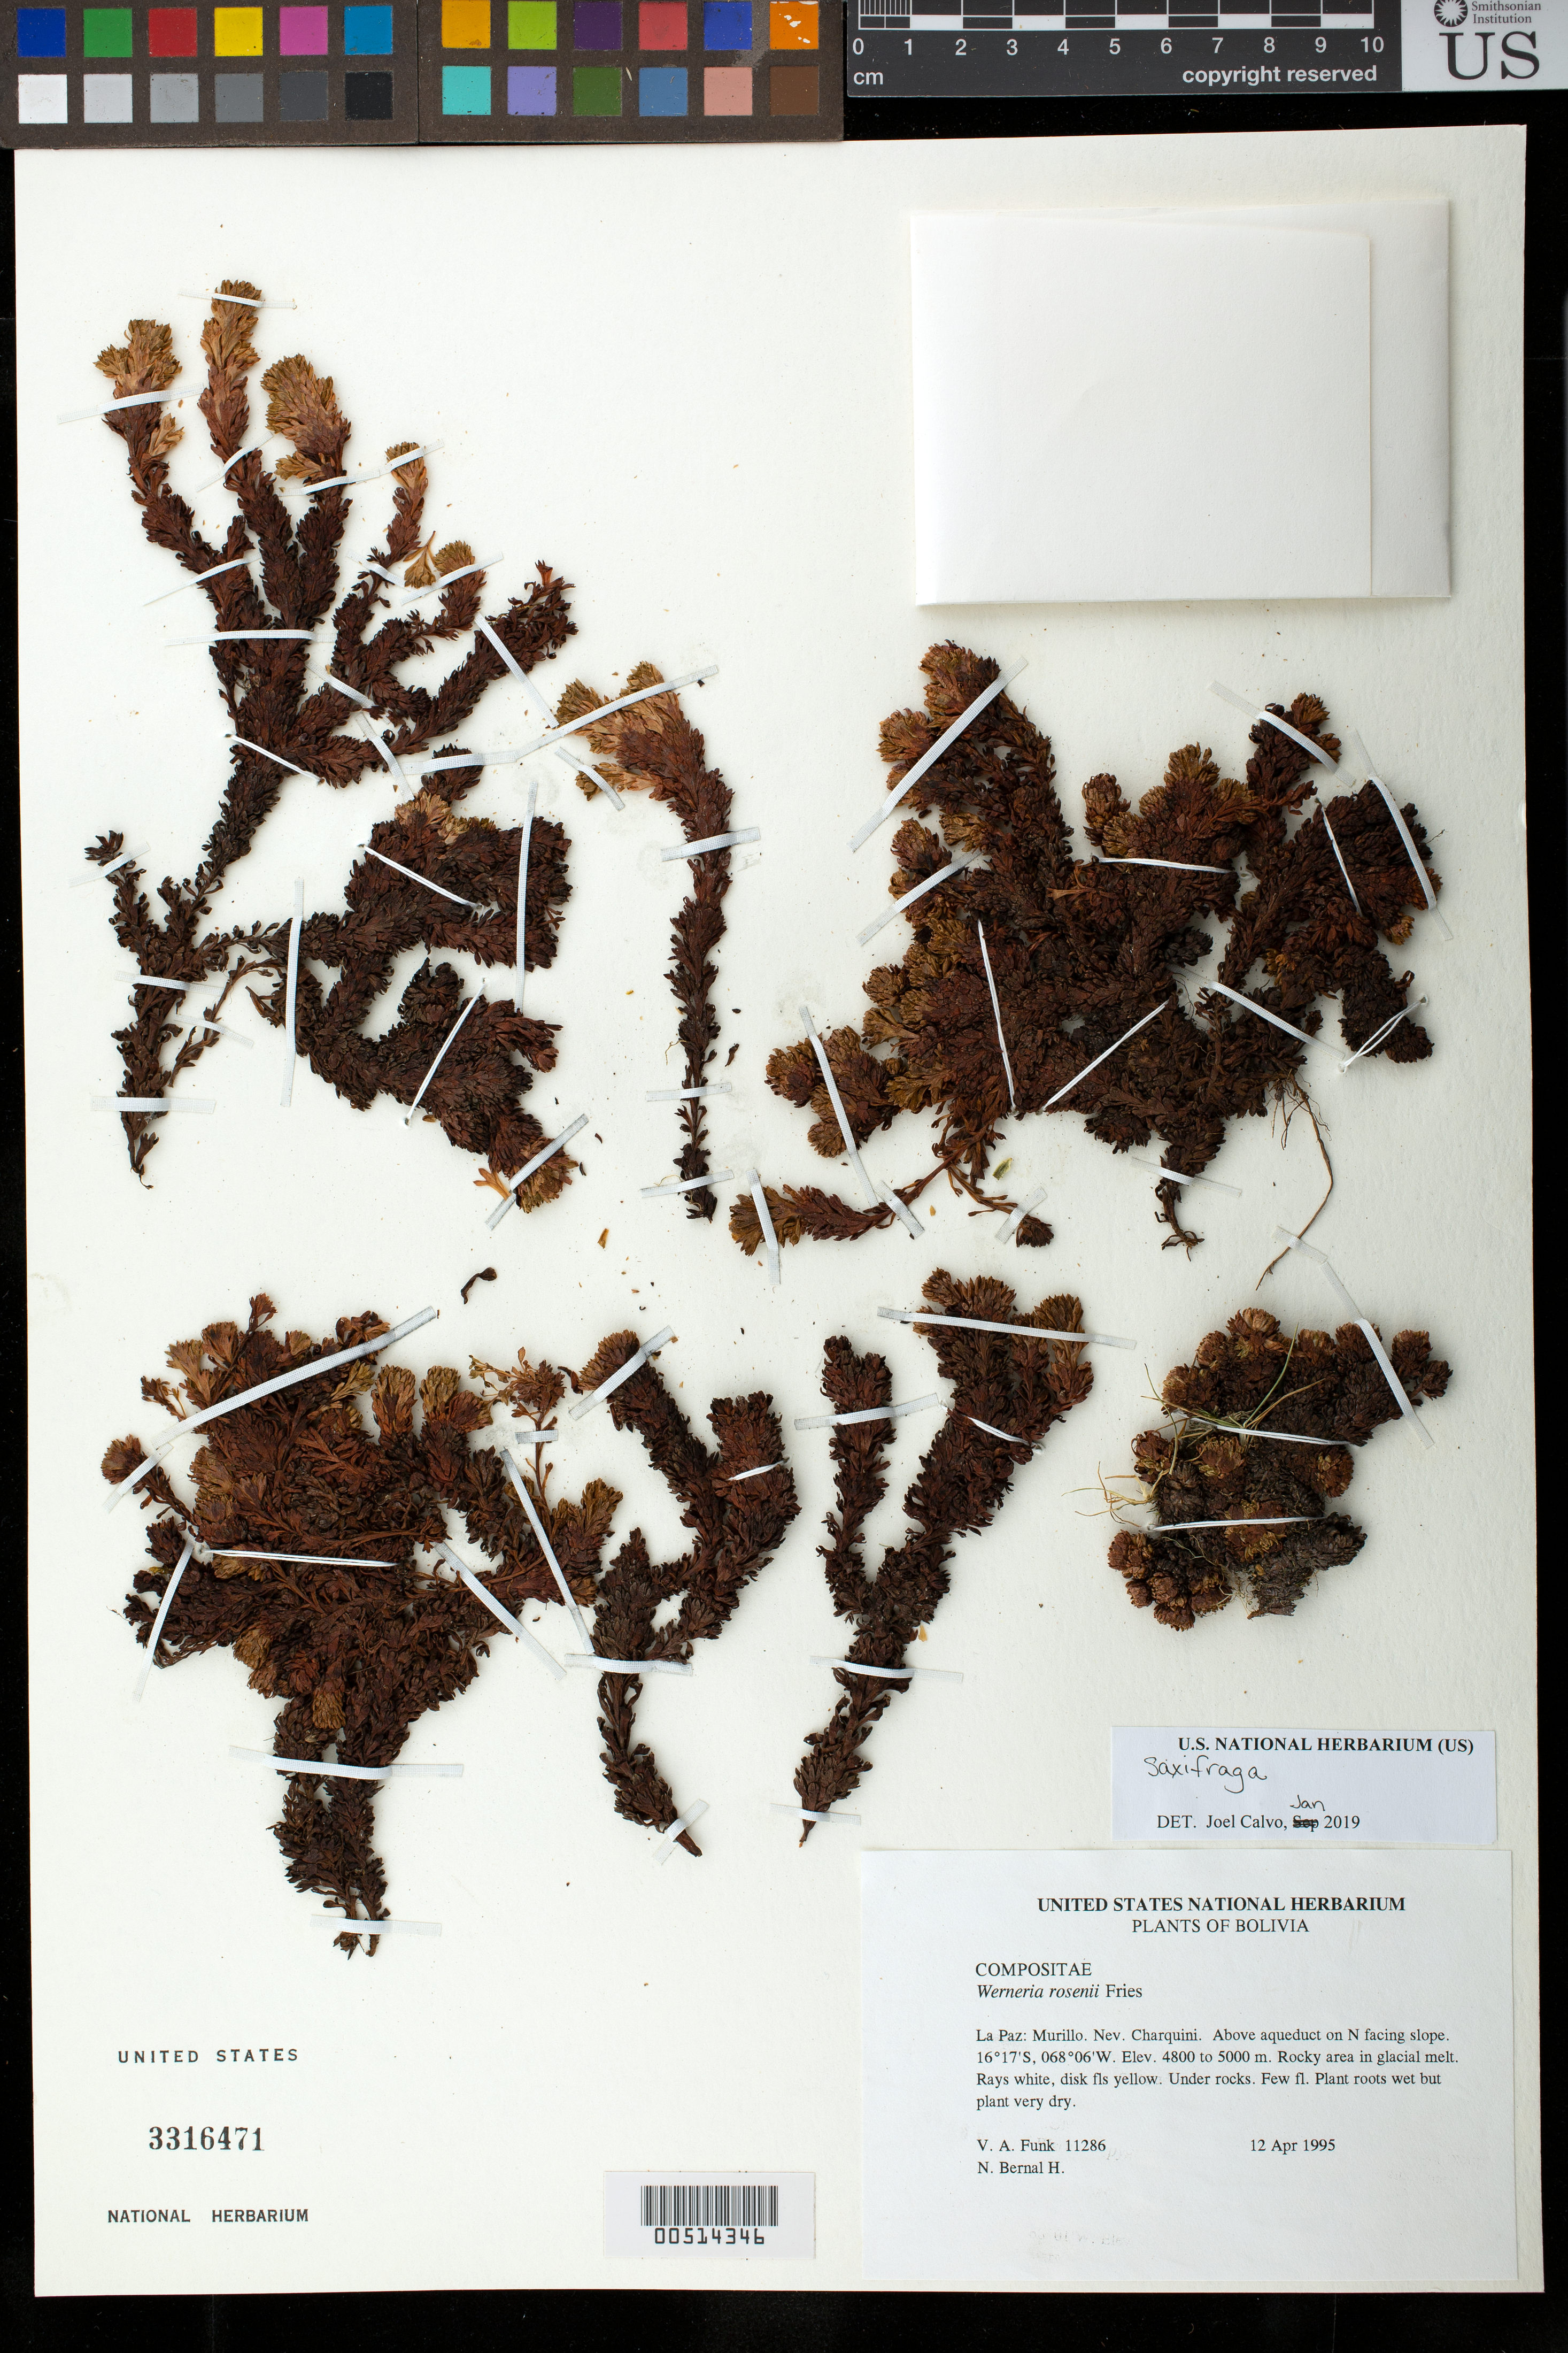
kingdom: Plantae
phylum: Tracheophyta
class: Magnoliopsida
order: Saxifragales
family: Saxifragaceae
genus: Saxifraga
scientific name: Saxifraga sp.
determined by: Calvo, Joel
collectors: V. Funk & N. Bernal H.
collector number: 11286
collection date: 1995-04-12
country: Bolivia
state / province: La Paz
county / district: Murillo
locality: Nev. Charaquini. Above aqueduct on N facing slope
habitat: Under rocks. Few flowered; plant roots wet by plant very dry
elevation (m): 4800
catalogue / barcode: US 3316471